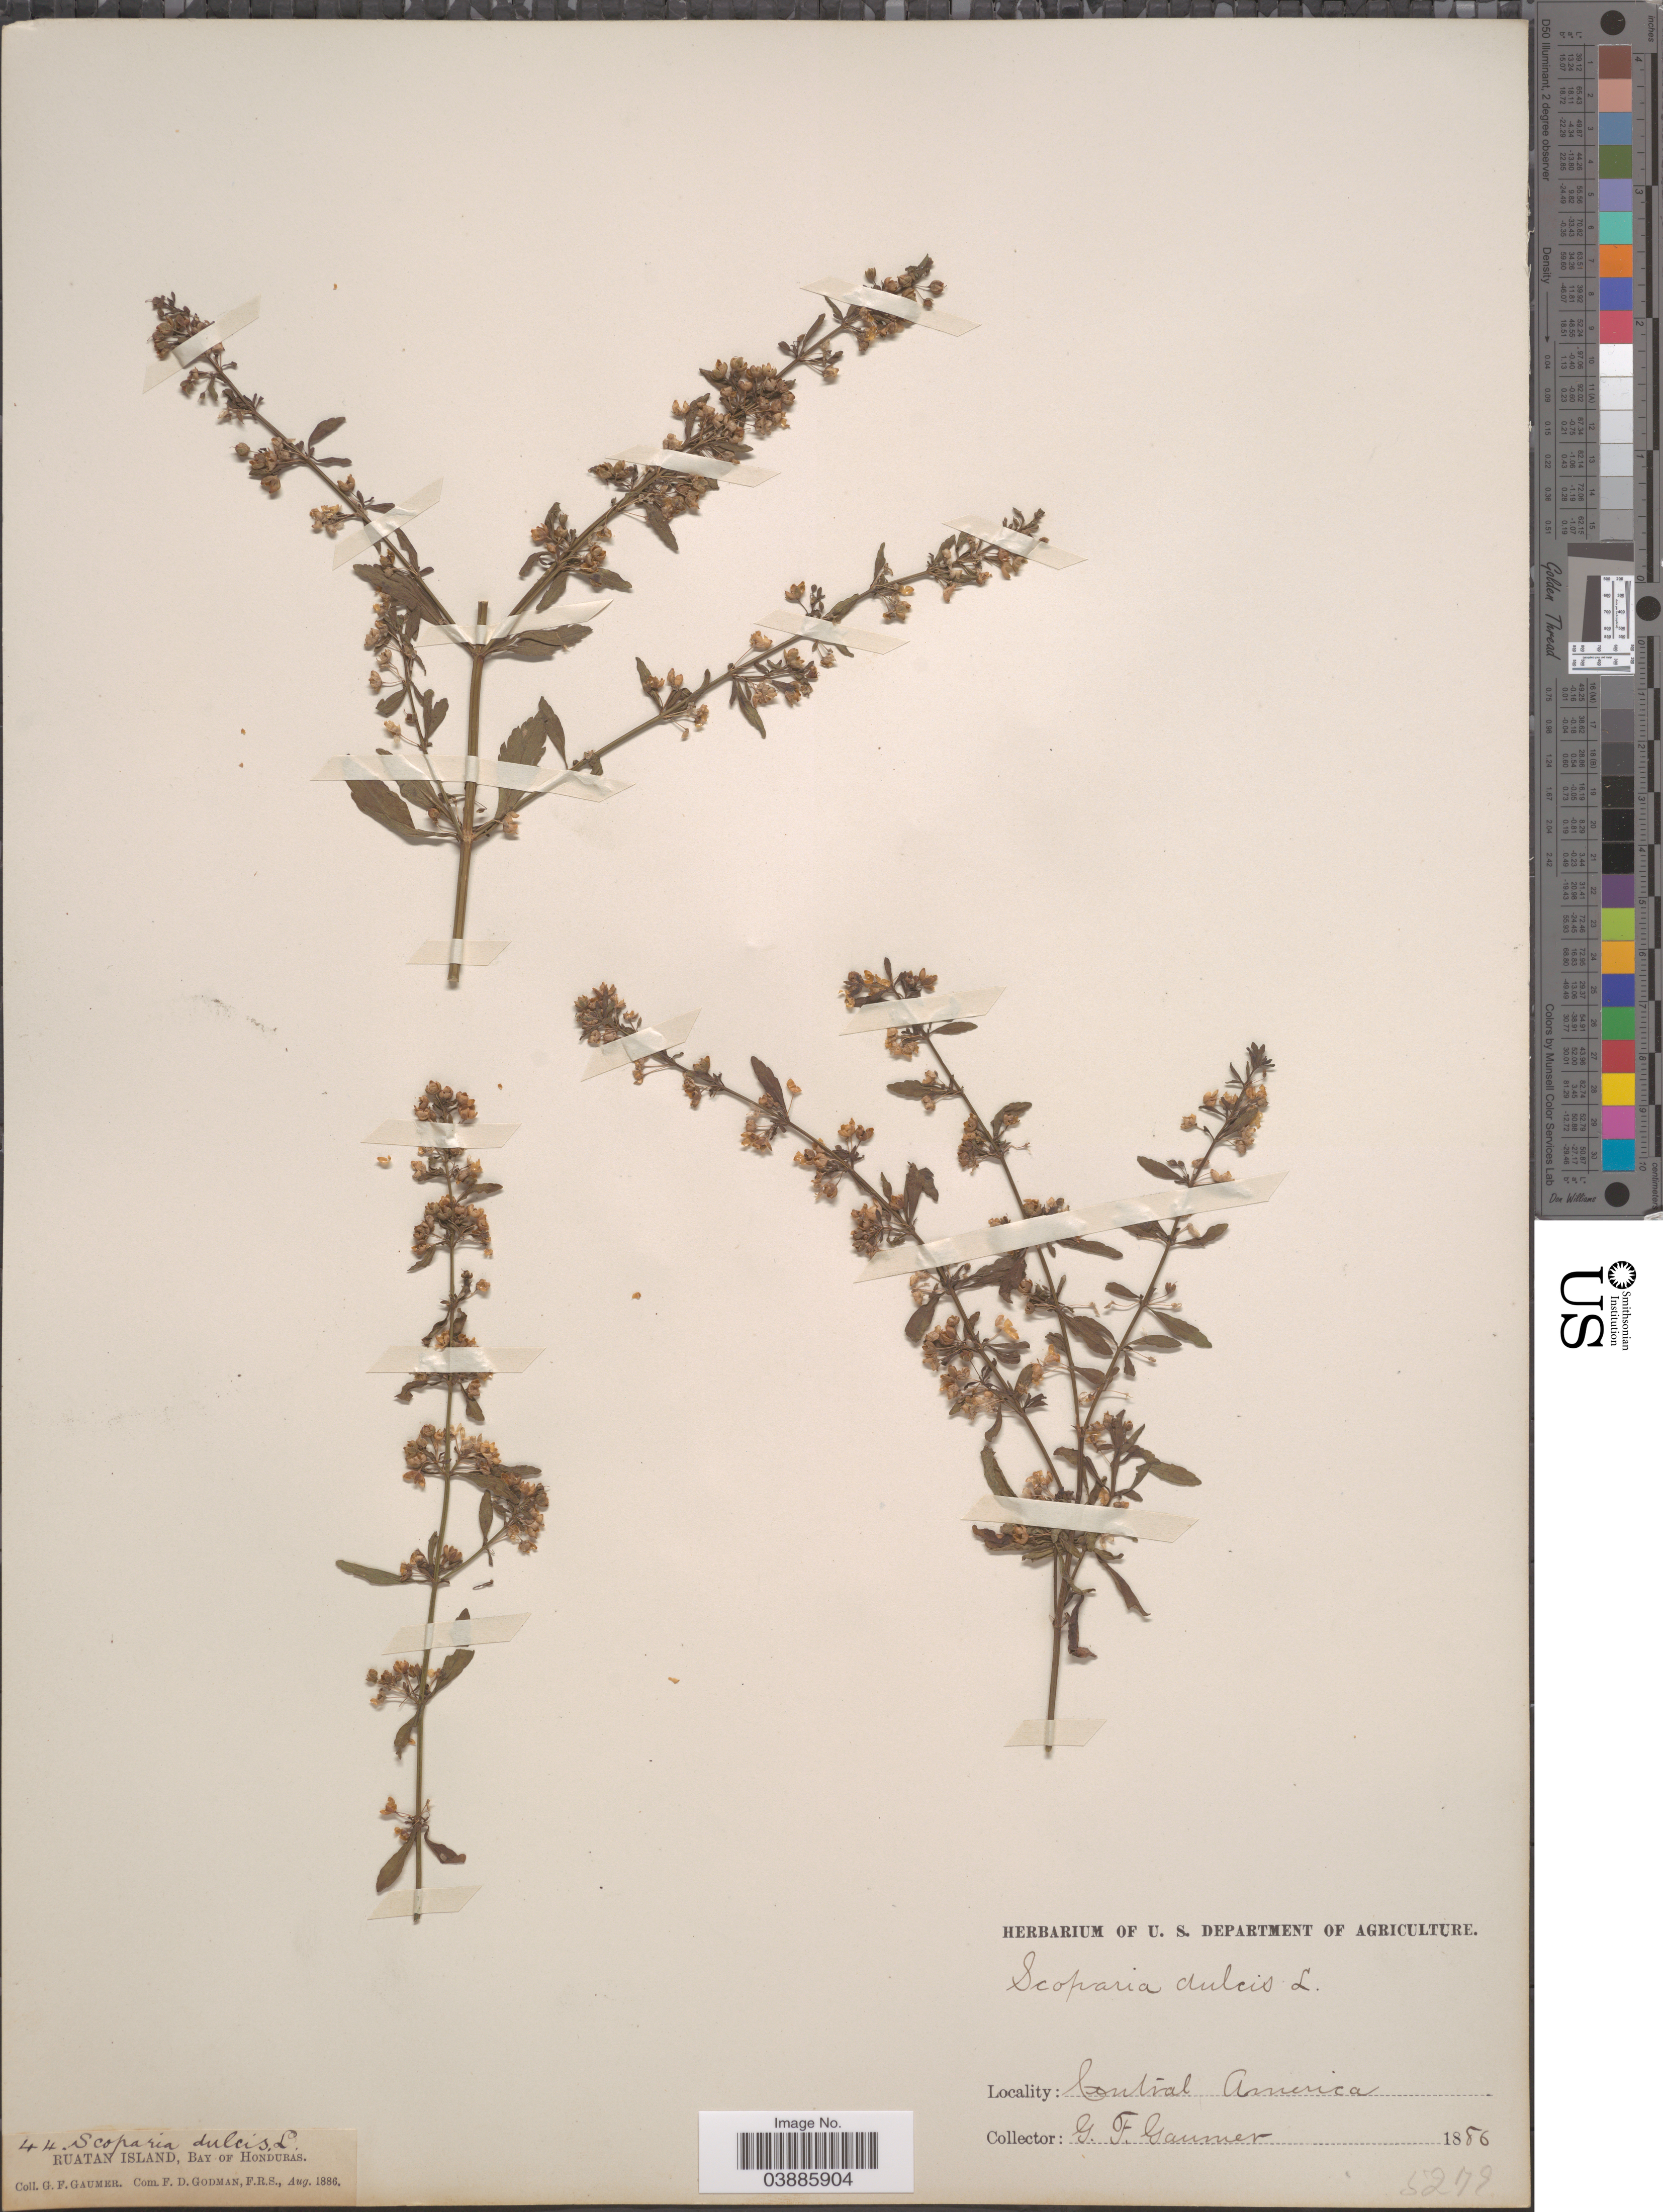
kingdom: Plantae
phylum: Tracheophyta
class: Magnoliopsida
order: Lamiales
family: Plantaginaceae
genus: Scoparia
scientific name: Scoparia dulcis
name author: L.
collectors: G. F. Gaumer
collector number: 44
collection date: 1886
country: Honduras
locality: Ruatan Island, Bay of Honduras.